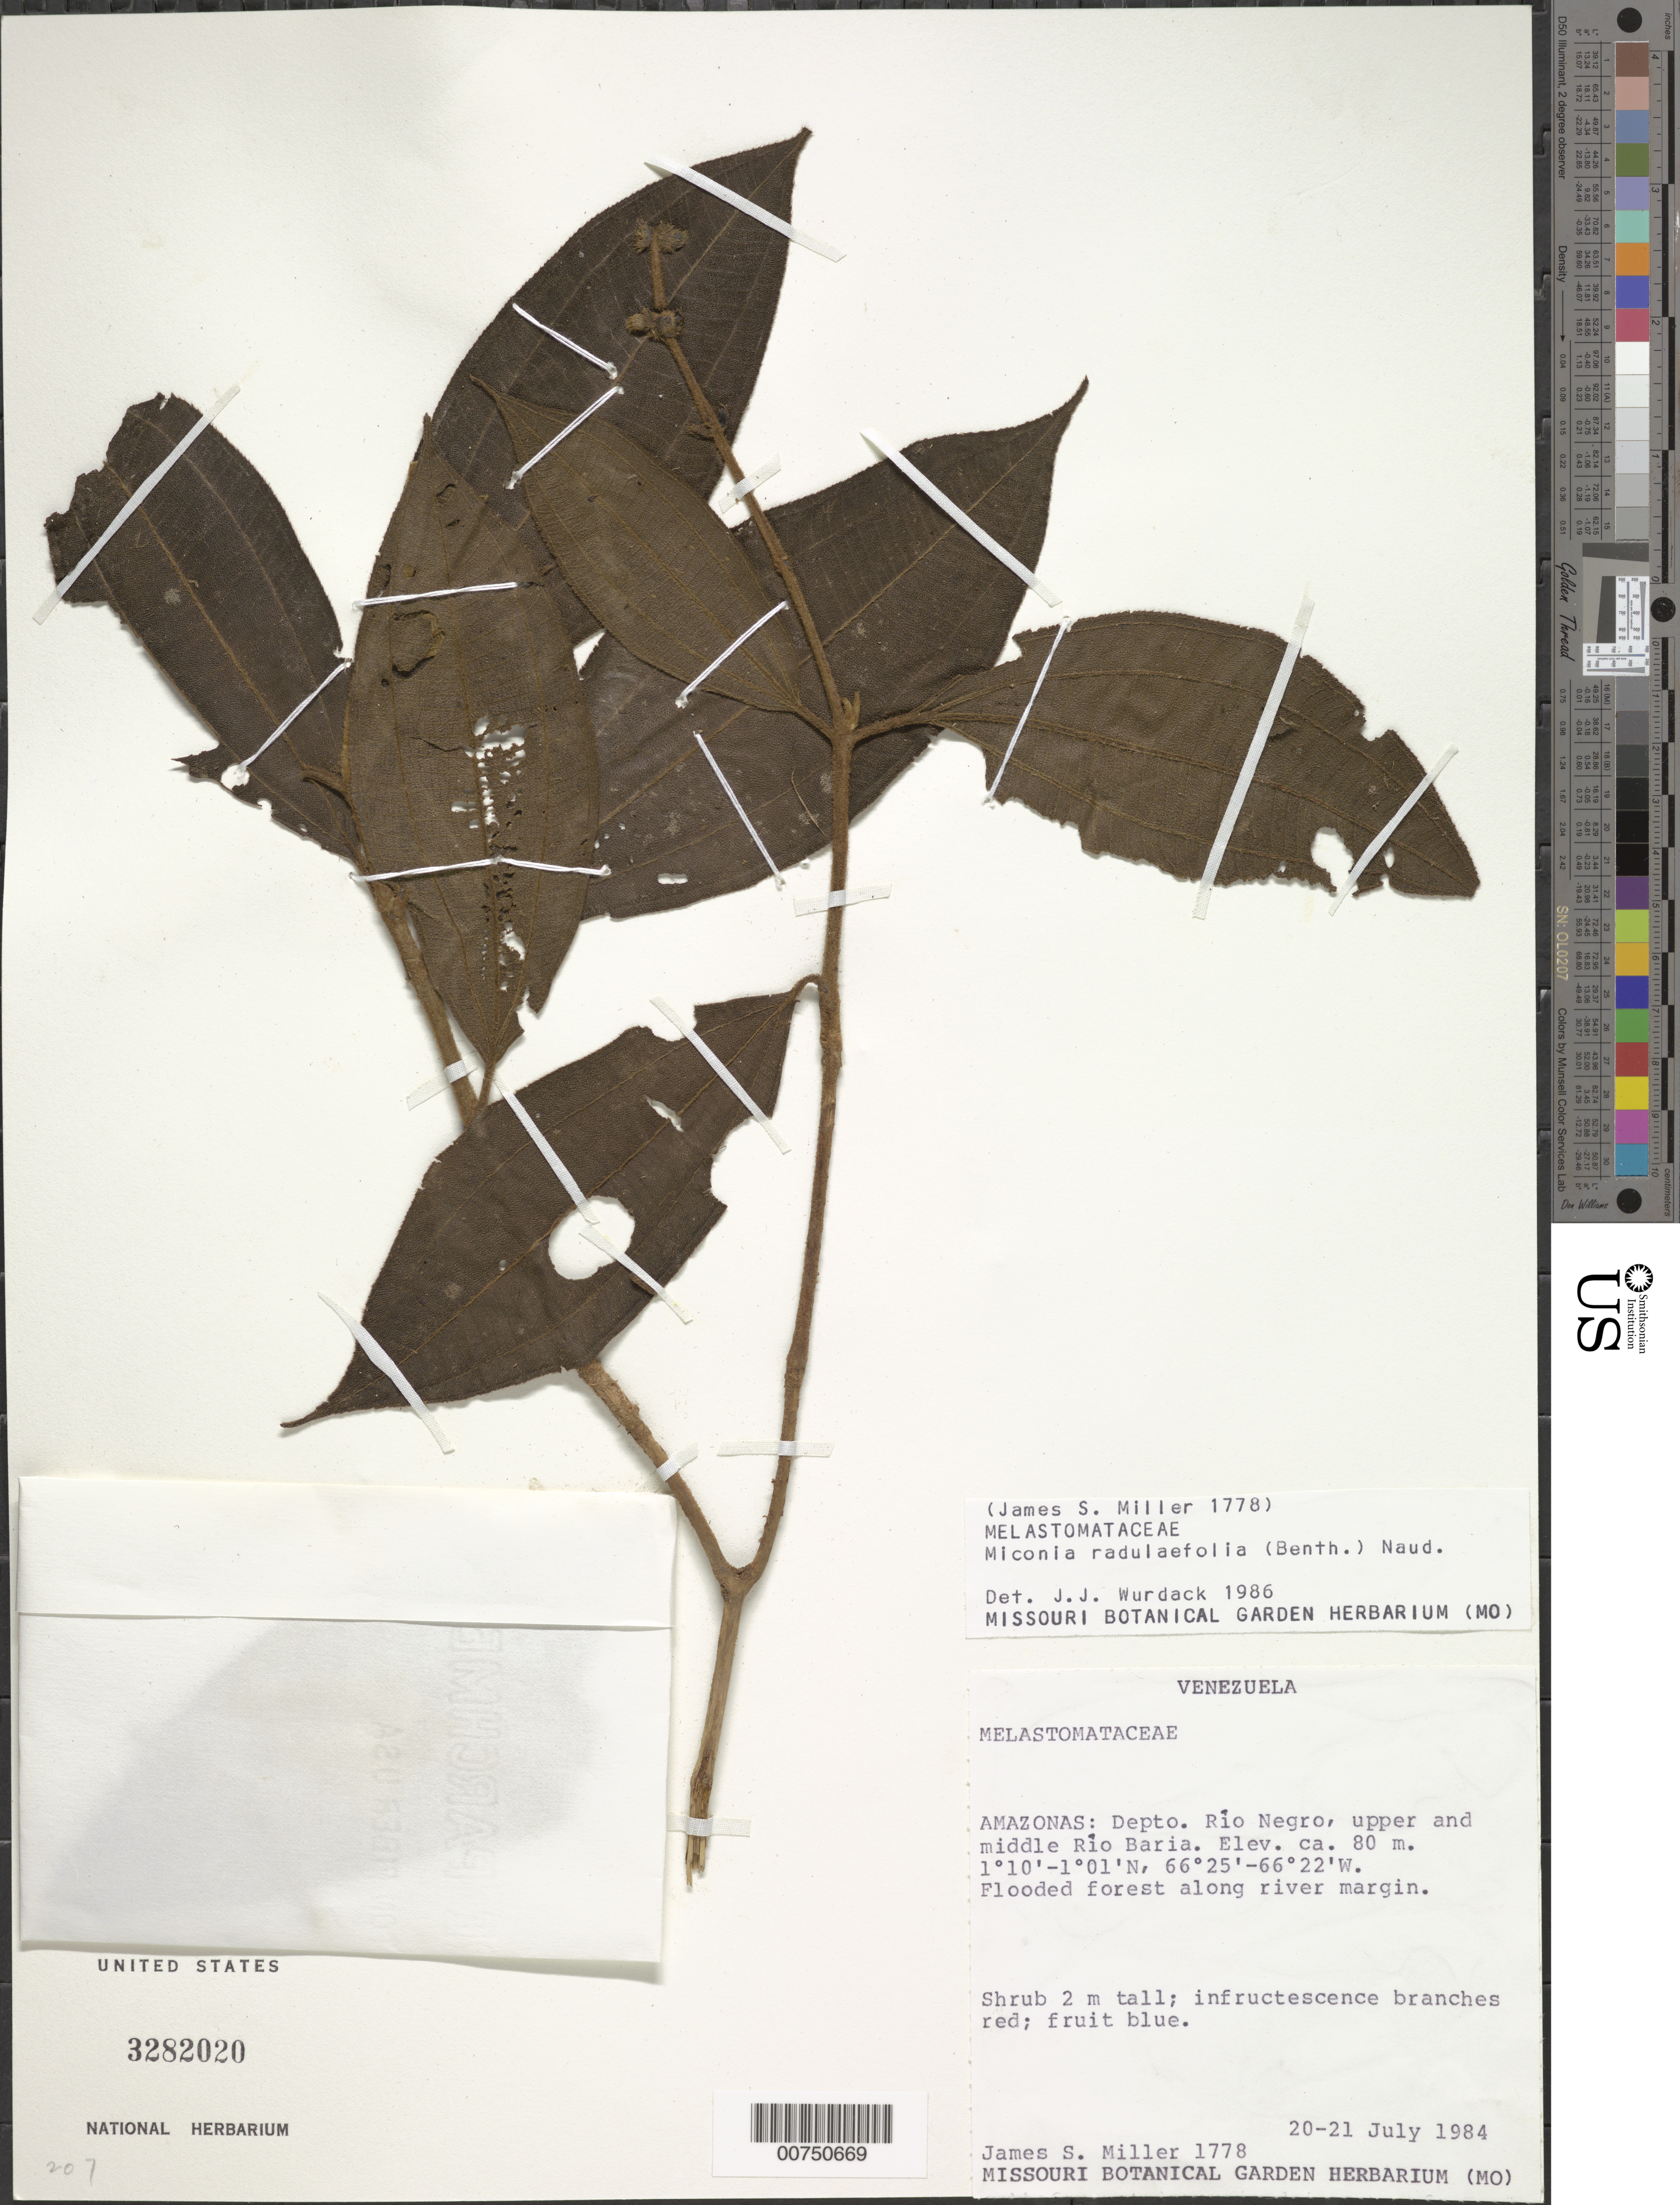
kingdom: Plantae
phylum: Tracheophyta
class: Magnoliopsida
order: Myrtales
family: Melastomataceae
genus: Miconia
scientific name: Miconia radulifolia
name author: (Benth.) Naudin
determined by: Wurdack, John J., (US), US (UNITED STATES)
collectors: J. S. Miller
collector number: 1778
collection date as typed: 20-Jul-84 and 21-Jul-84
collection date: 1984-07-20,1984-07-21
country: Venezuela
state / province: Amazonas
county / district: Río Negro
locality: Río Baria, upper and middle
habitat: Flooded forest along river margin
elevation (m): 80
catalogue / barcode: US 3282020